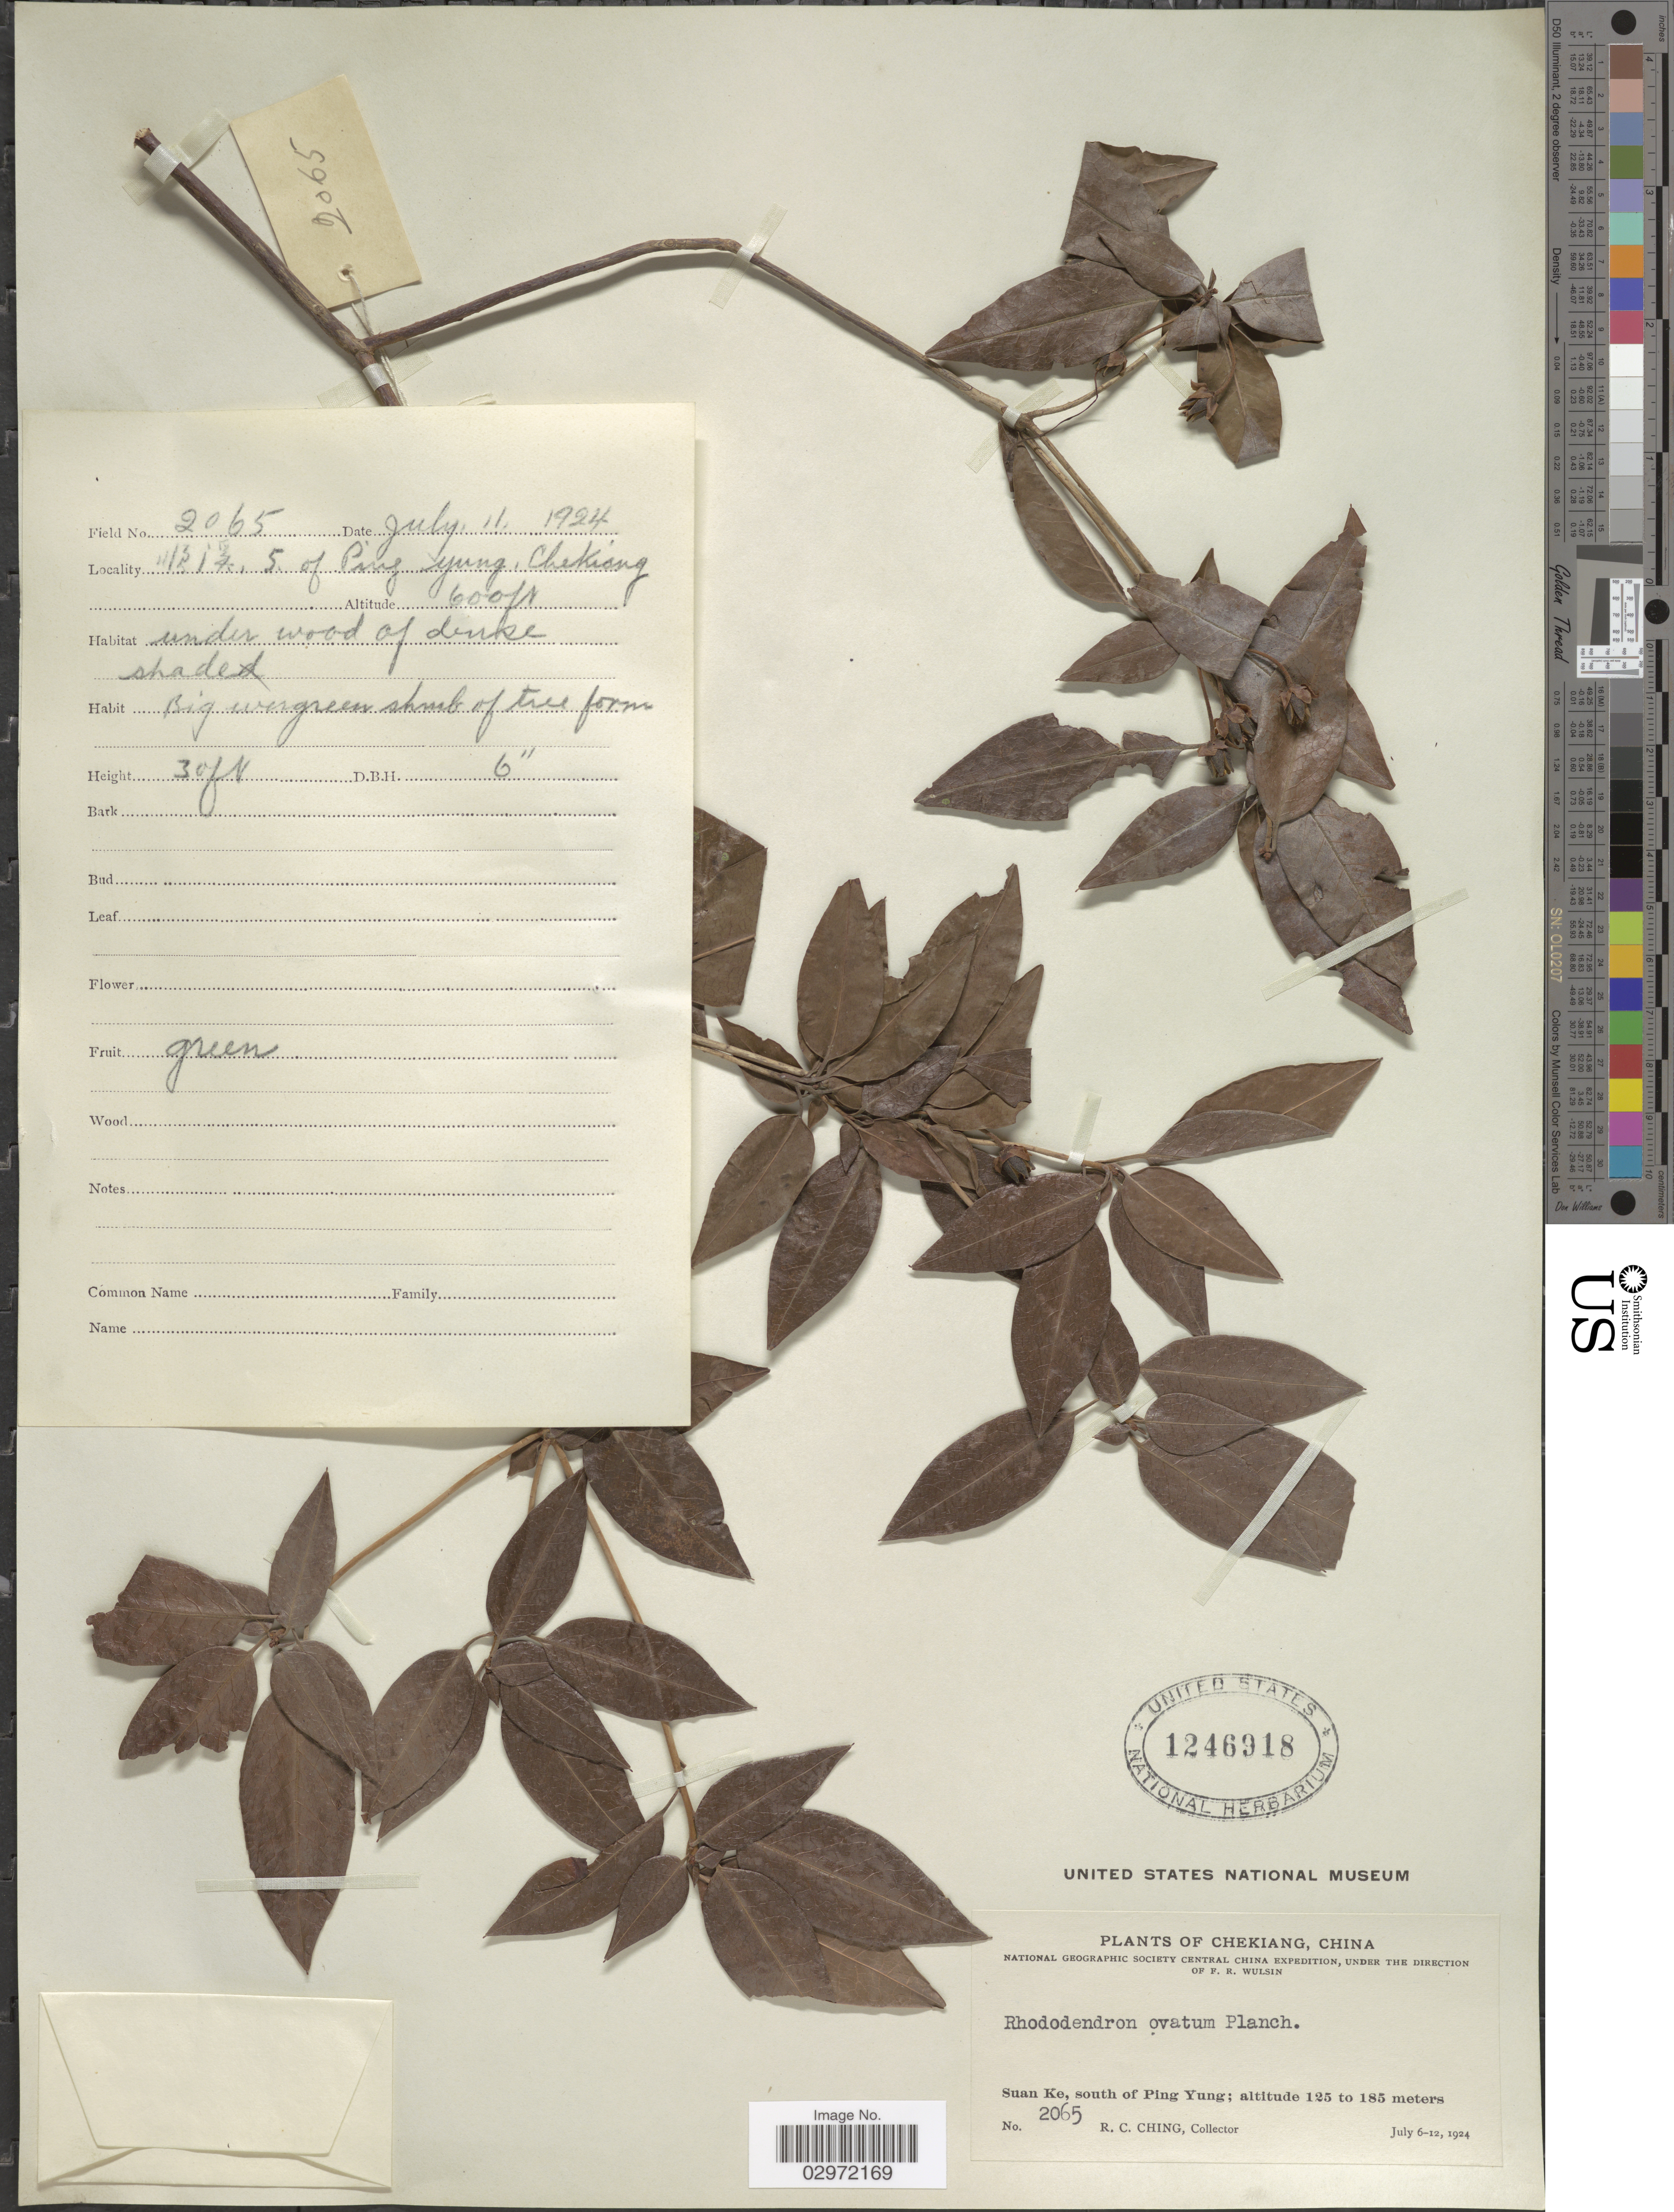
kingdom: Plantae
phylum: Tracheophyta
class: Magnoliopsida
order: Ericales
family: Ericaceae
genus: Rhododendron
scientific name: Rhododendron ovatum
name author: (Lindl.) Planch. ex Maxim.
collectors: R. C. Ching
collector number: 2065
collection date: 1924-07-11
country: China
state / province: Zhejiang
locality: Chekiang. Suan Ke, south of Ping Yung.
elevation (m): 183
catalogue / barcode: US 1246918